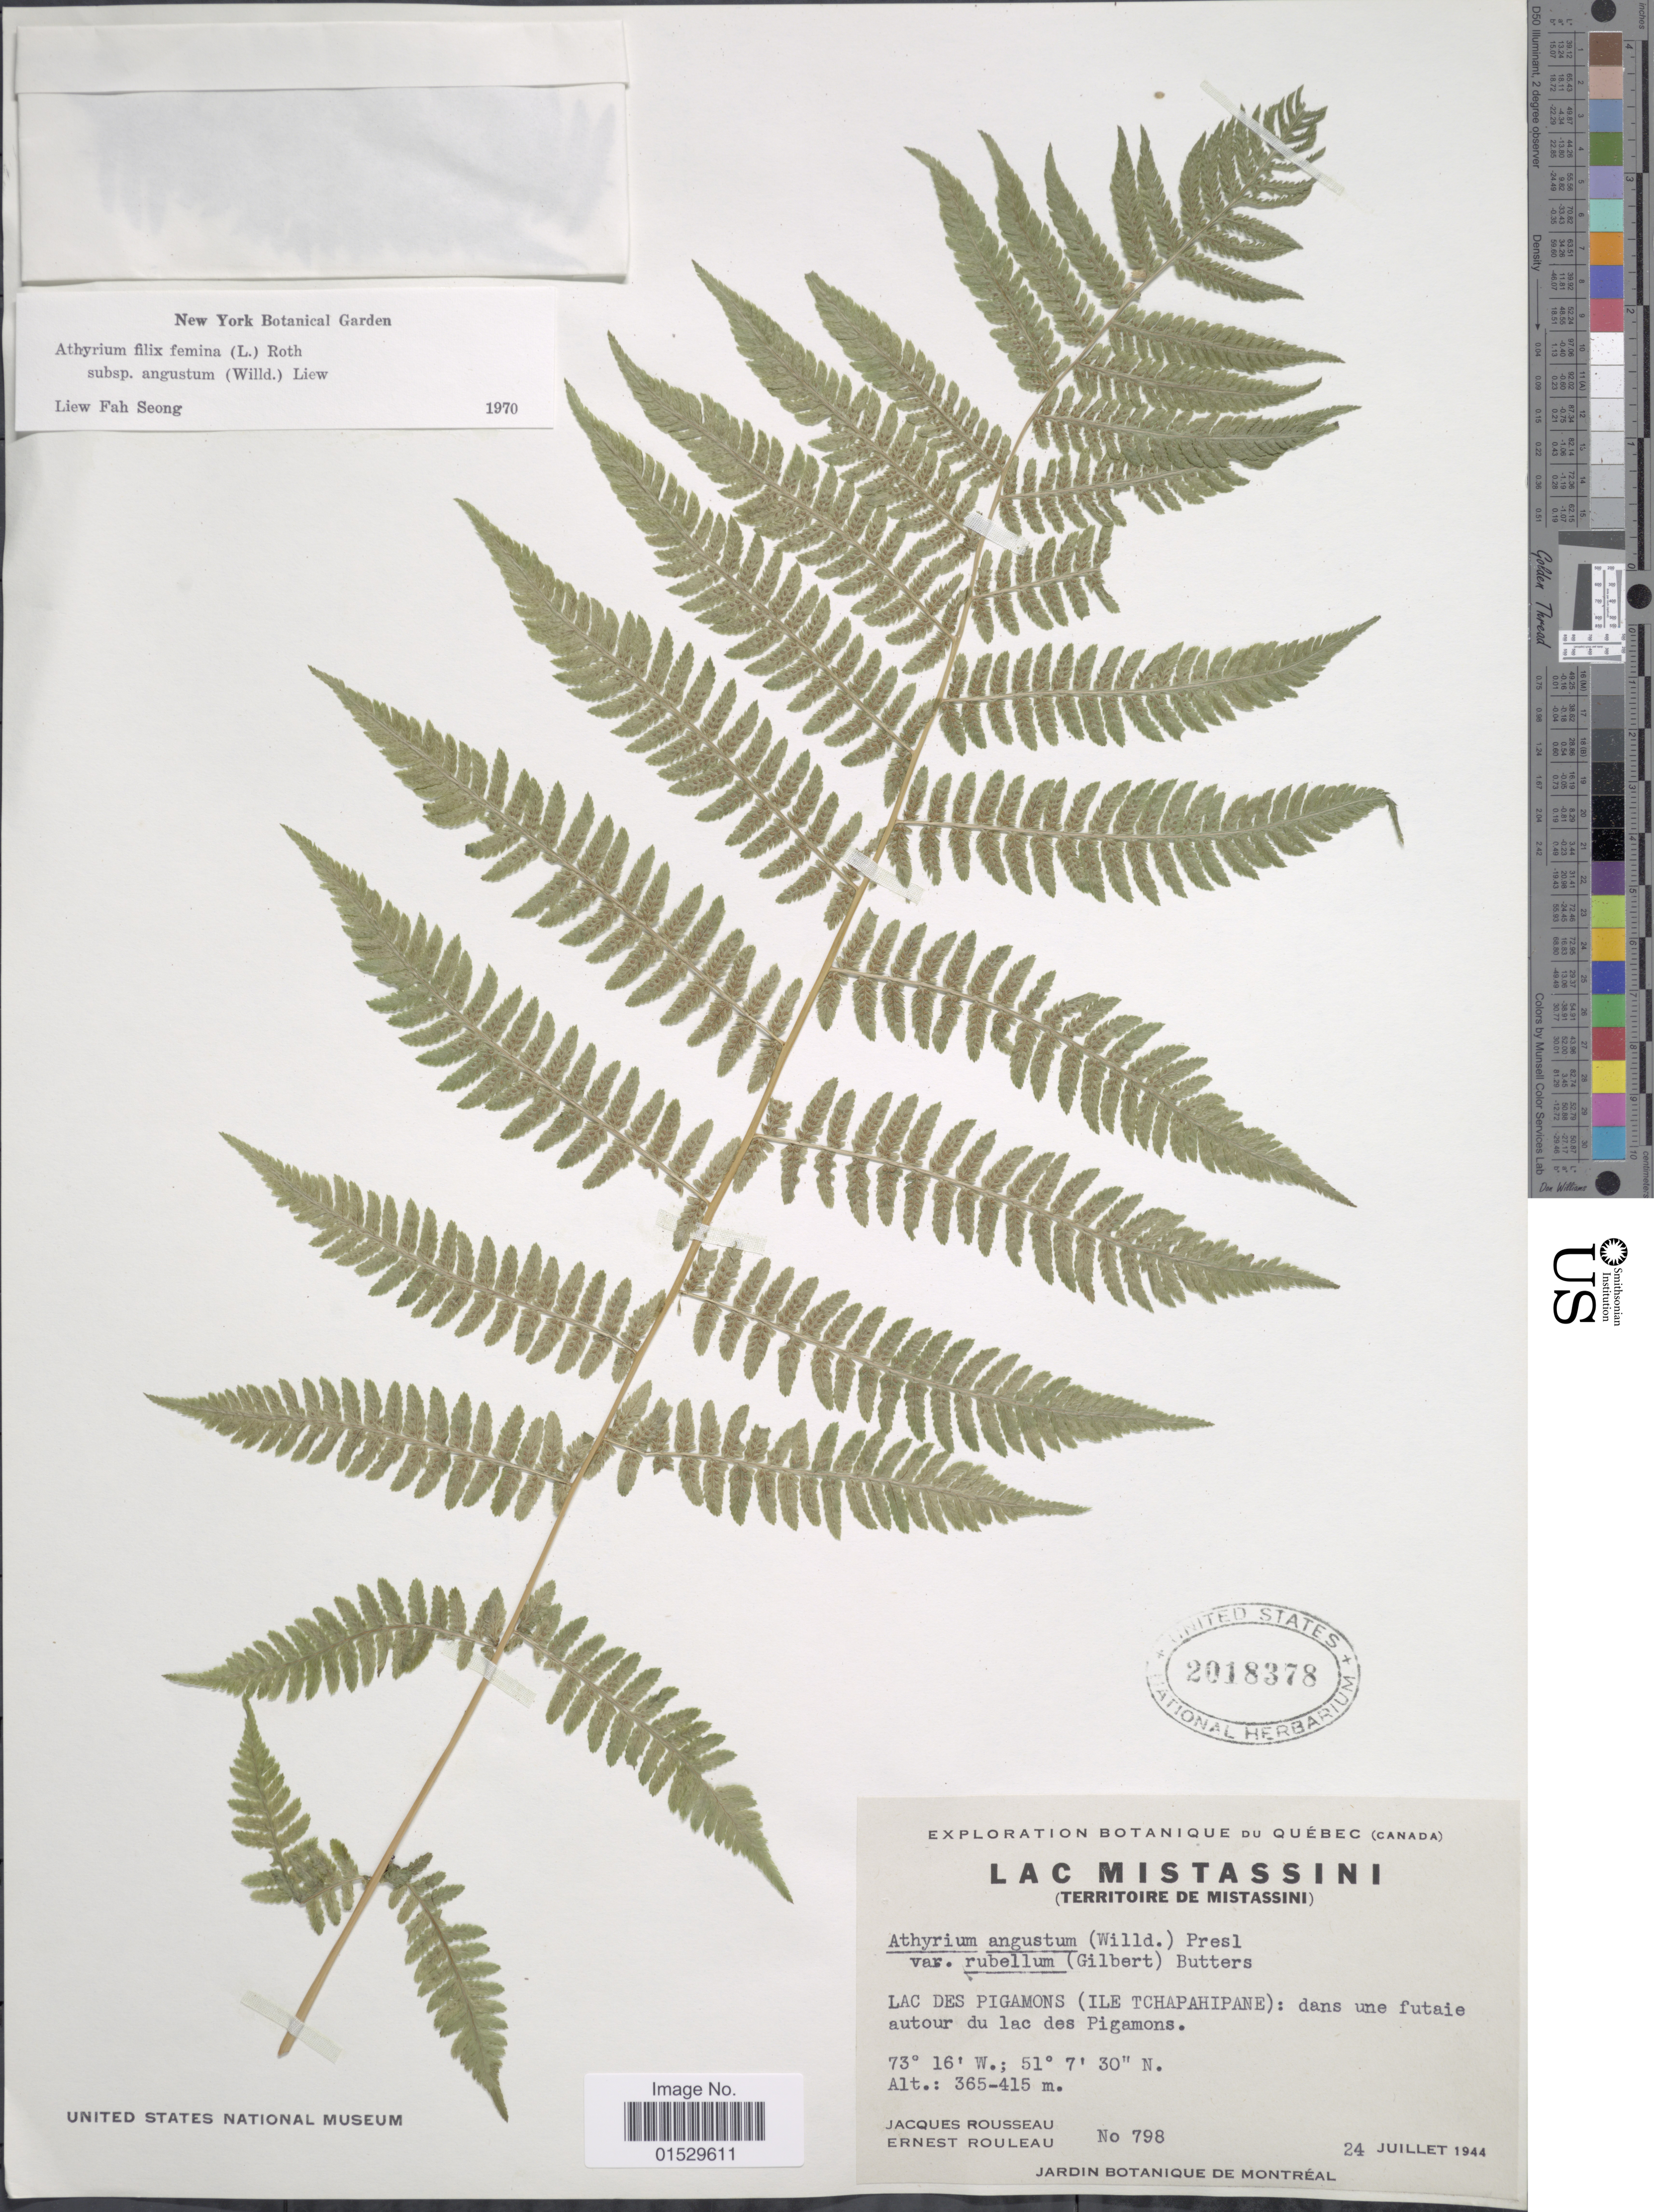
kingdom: Plantae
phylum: Tracheophyta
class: Polypodiopsida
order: Polypodiales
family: Athyriaceae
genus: Athyrium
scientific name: Athyrium filix-femina subsp. angustatum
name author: (Willd.) R.T. Clausen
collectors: J. Rousseau & J. Rouleau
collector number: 798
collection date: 1944-07-24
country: Canada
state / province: Quebec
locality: Lac Mistassini (territoire de Mistanissi), Lac des Pigamons (Ile Tchapahipane): dans une futaie autour du lac des Pigamons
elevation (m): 365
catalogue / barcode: US 2018378